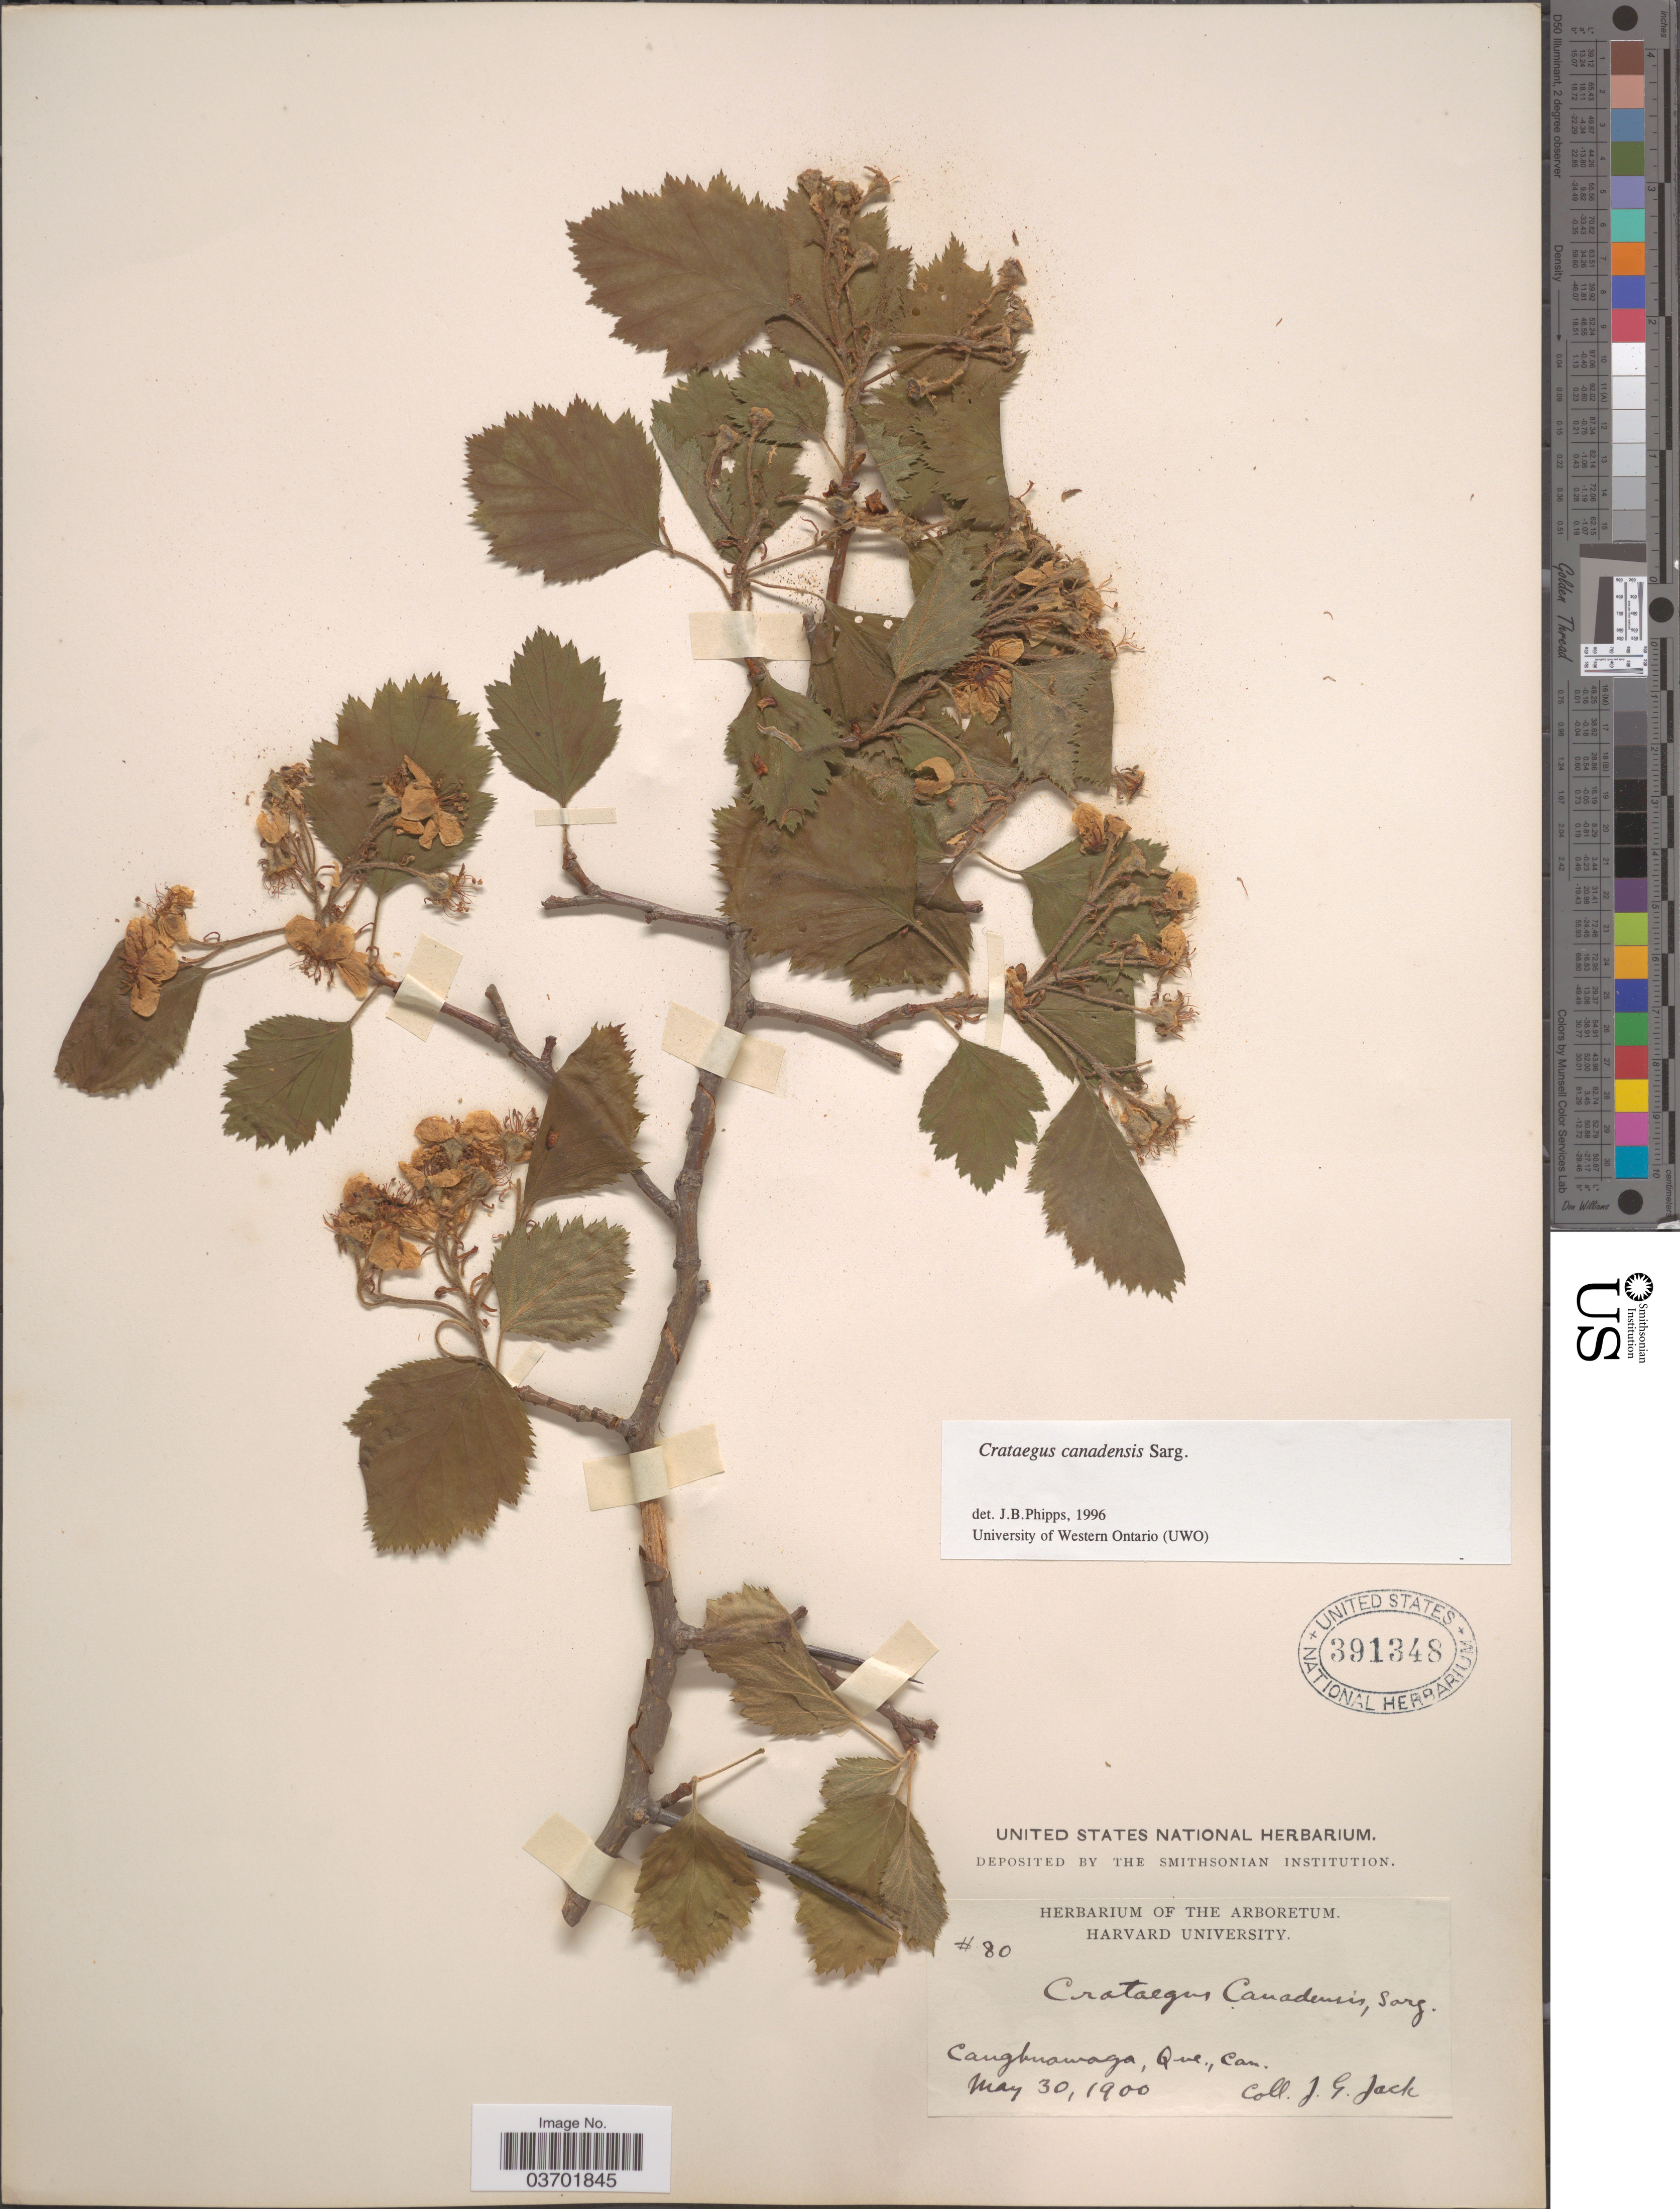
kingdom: Plantae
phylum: Tracheophyta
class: Magnoliopsida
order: Rosales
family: Rosaceae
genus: Crataegus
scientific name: Crataegus submollis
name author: Sarg.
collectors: J. G. Jack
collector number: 80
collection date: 1900-05-30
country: Canada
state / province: Quebec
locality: Caughnawaga.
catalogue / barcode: US 391348